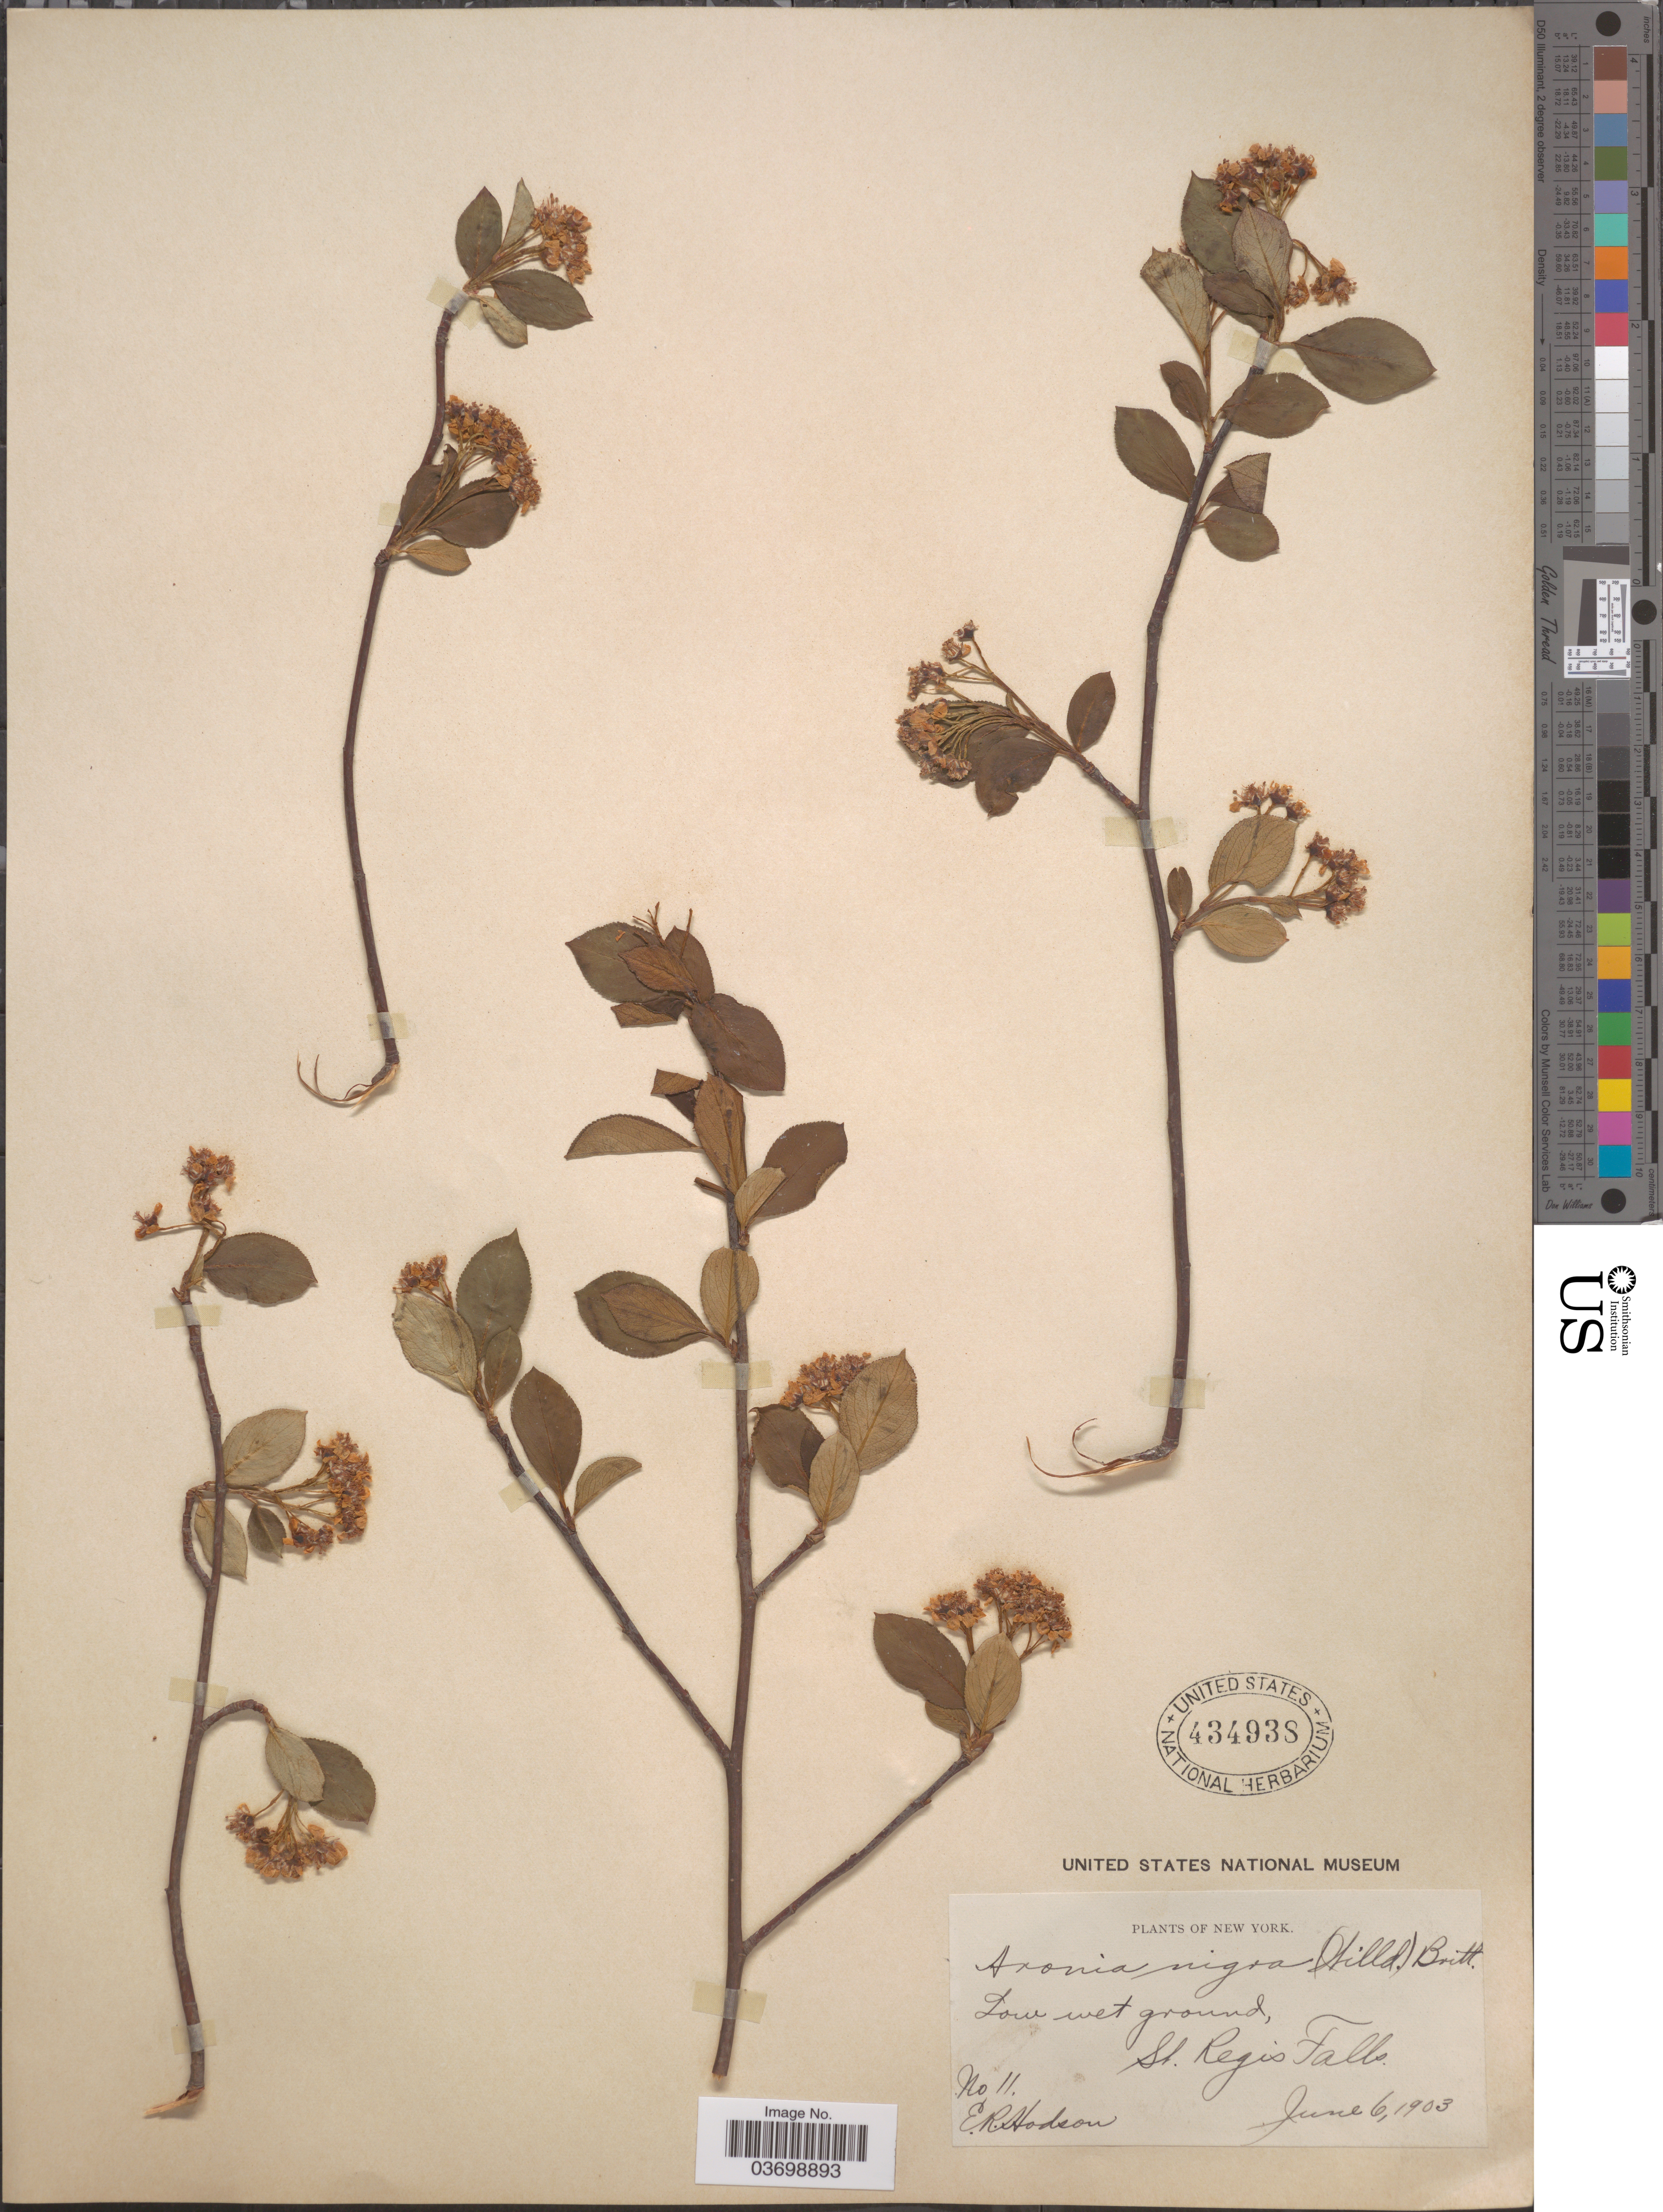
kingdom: Plantae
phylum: Tracheophyta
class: Magnoliopsida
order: Rosales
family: Rosaceae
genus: Aronia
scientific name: Aronia melanocarpa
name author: (Michx.) Elliott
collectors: E. Hodson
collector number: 11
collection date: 1903-06-06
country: United States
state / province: New York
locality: Low wet ground, St. Regis Falls.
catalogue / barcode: US 434938